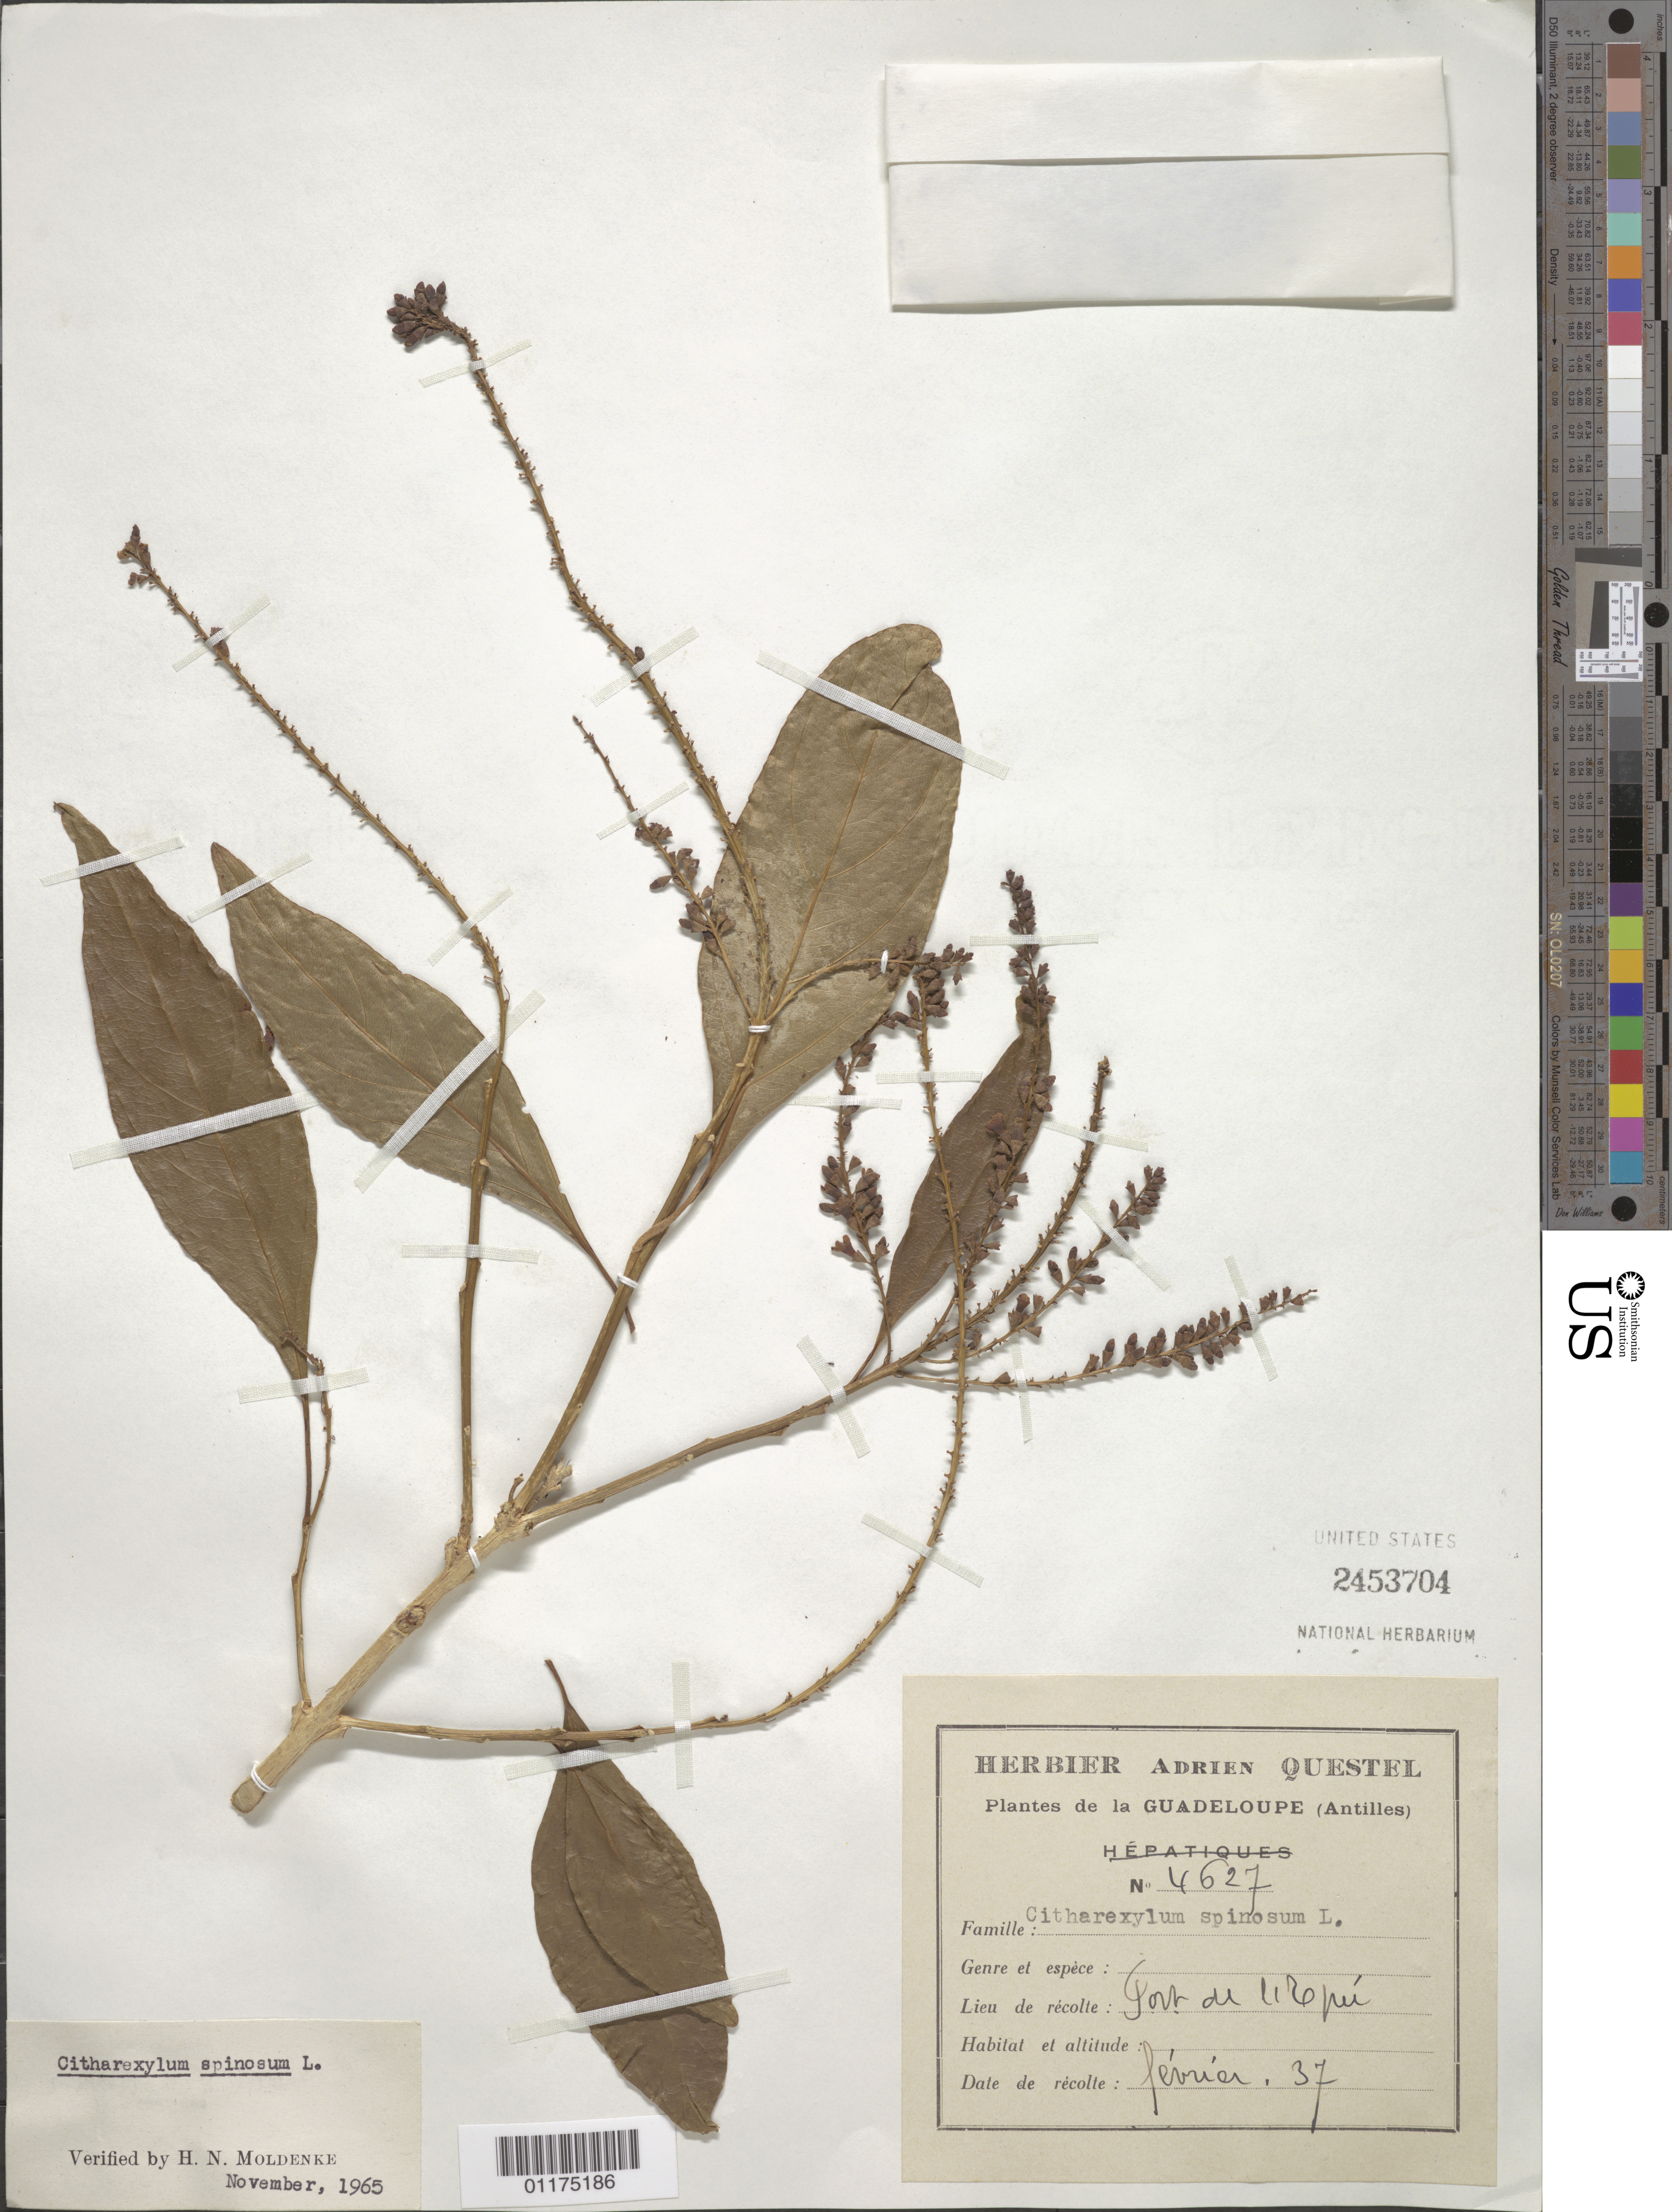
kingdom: Plantae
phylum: Tracheophyta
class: Magnoliopsida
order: Lamiales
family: Verbenaceae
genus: Citharexylum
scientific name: Citharexylum spinosum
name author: L.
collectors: A. Questel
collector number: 4627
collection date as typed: Feb 1937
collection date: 1937-02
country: Guadeloupe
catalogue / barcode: US 2453704